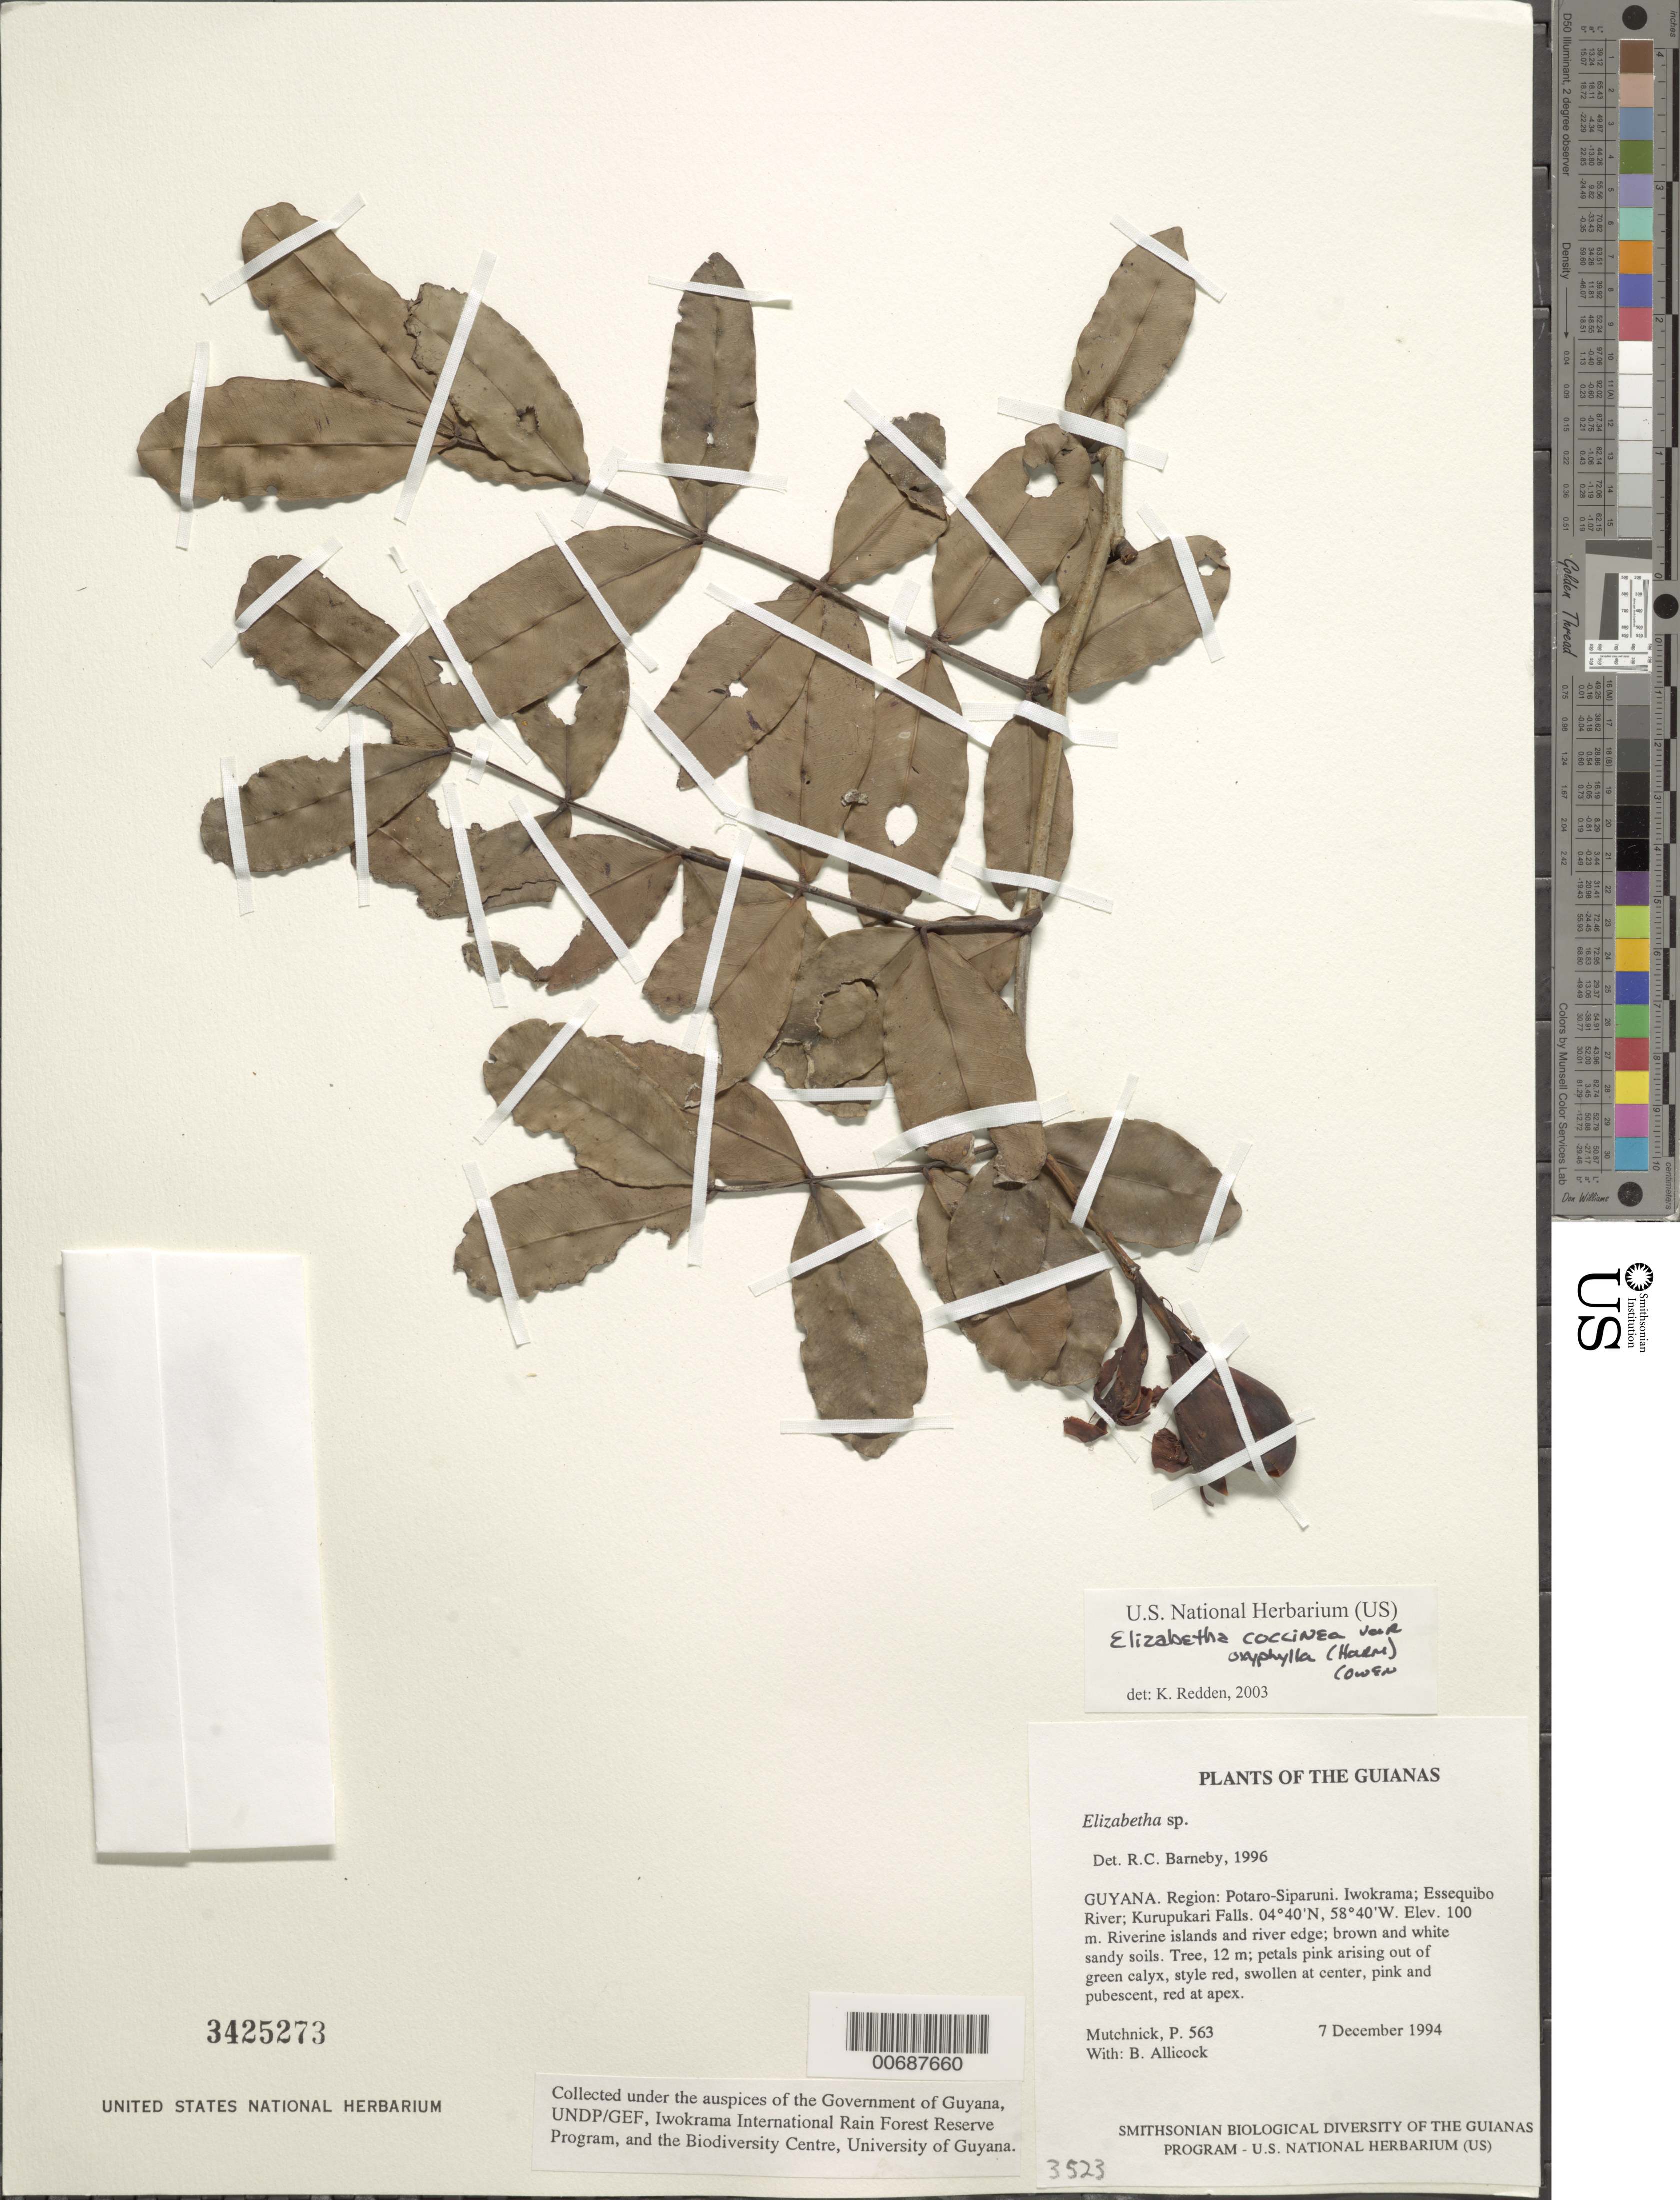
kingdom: Plantae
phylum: Tracheophyta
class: Magnoliopsida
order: Fabales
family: Fabaceae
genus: Elizabetha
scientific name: Elizabetha coccinea var. oxyphylla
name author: (Harms) R.S. Cowan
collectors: P. Mutchnick & B. Allicock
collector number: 563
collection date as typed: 7 December 1994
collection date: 1994-12-07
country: Guyana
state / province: Potaro-Siparuni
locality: Iwokrama; Essequibo River; Kurupukari Falls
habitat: Riverine islands and river edge; brown and white sandy soils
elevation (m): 100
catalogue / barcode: US 3425273